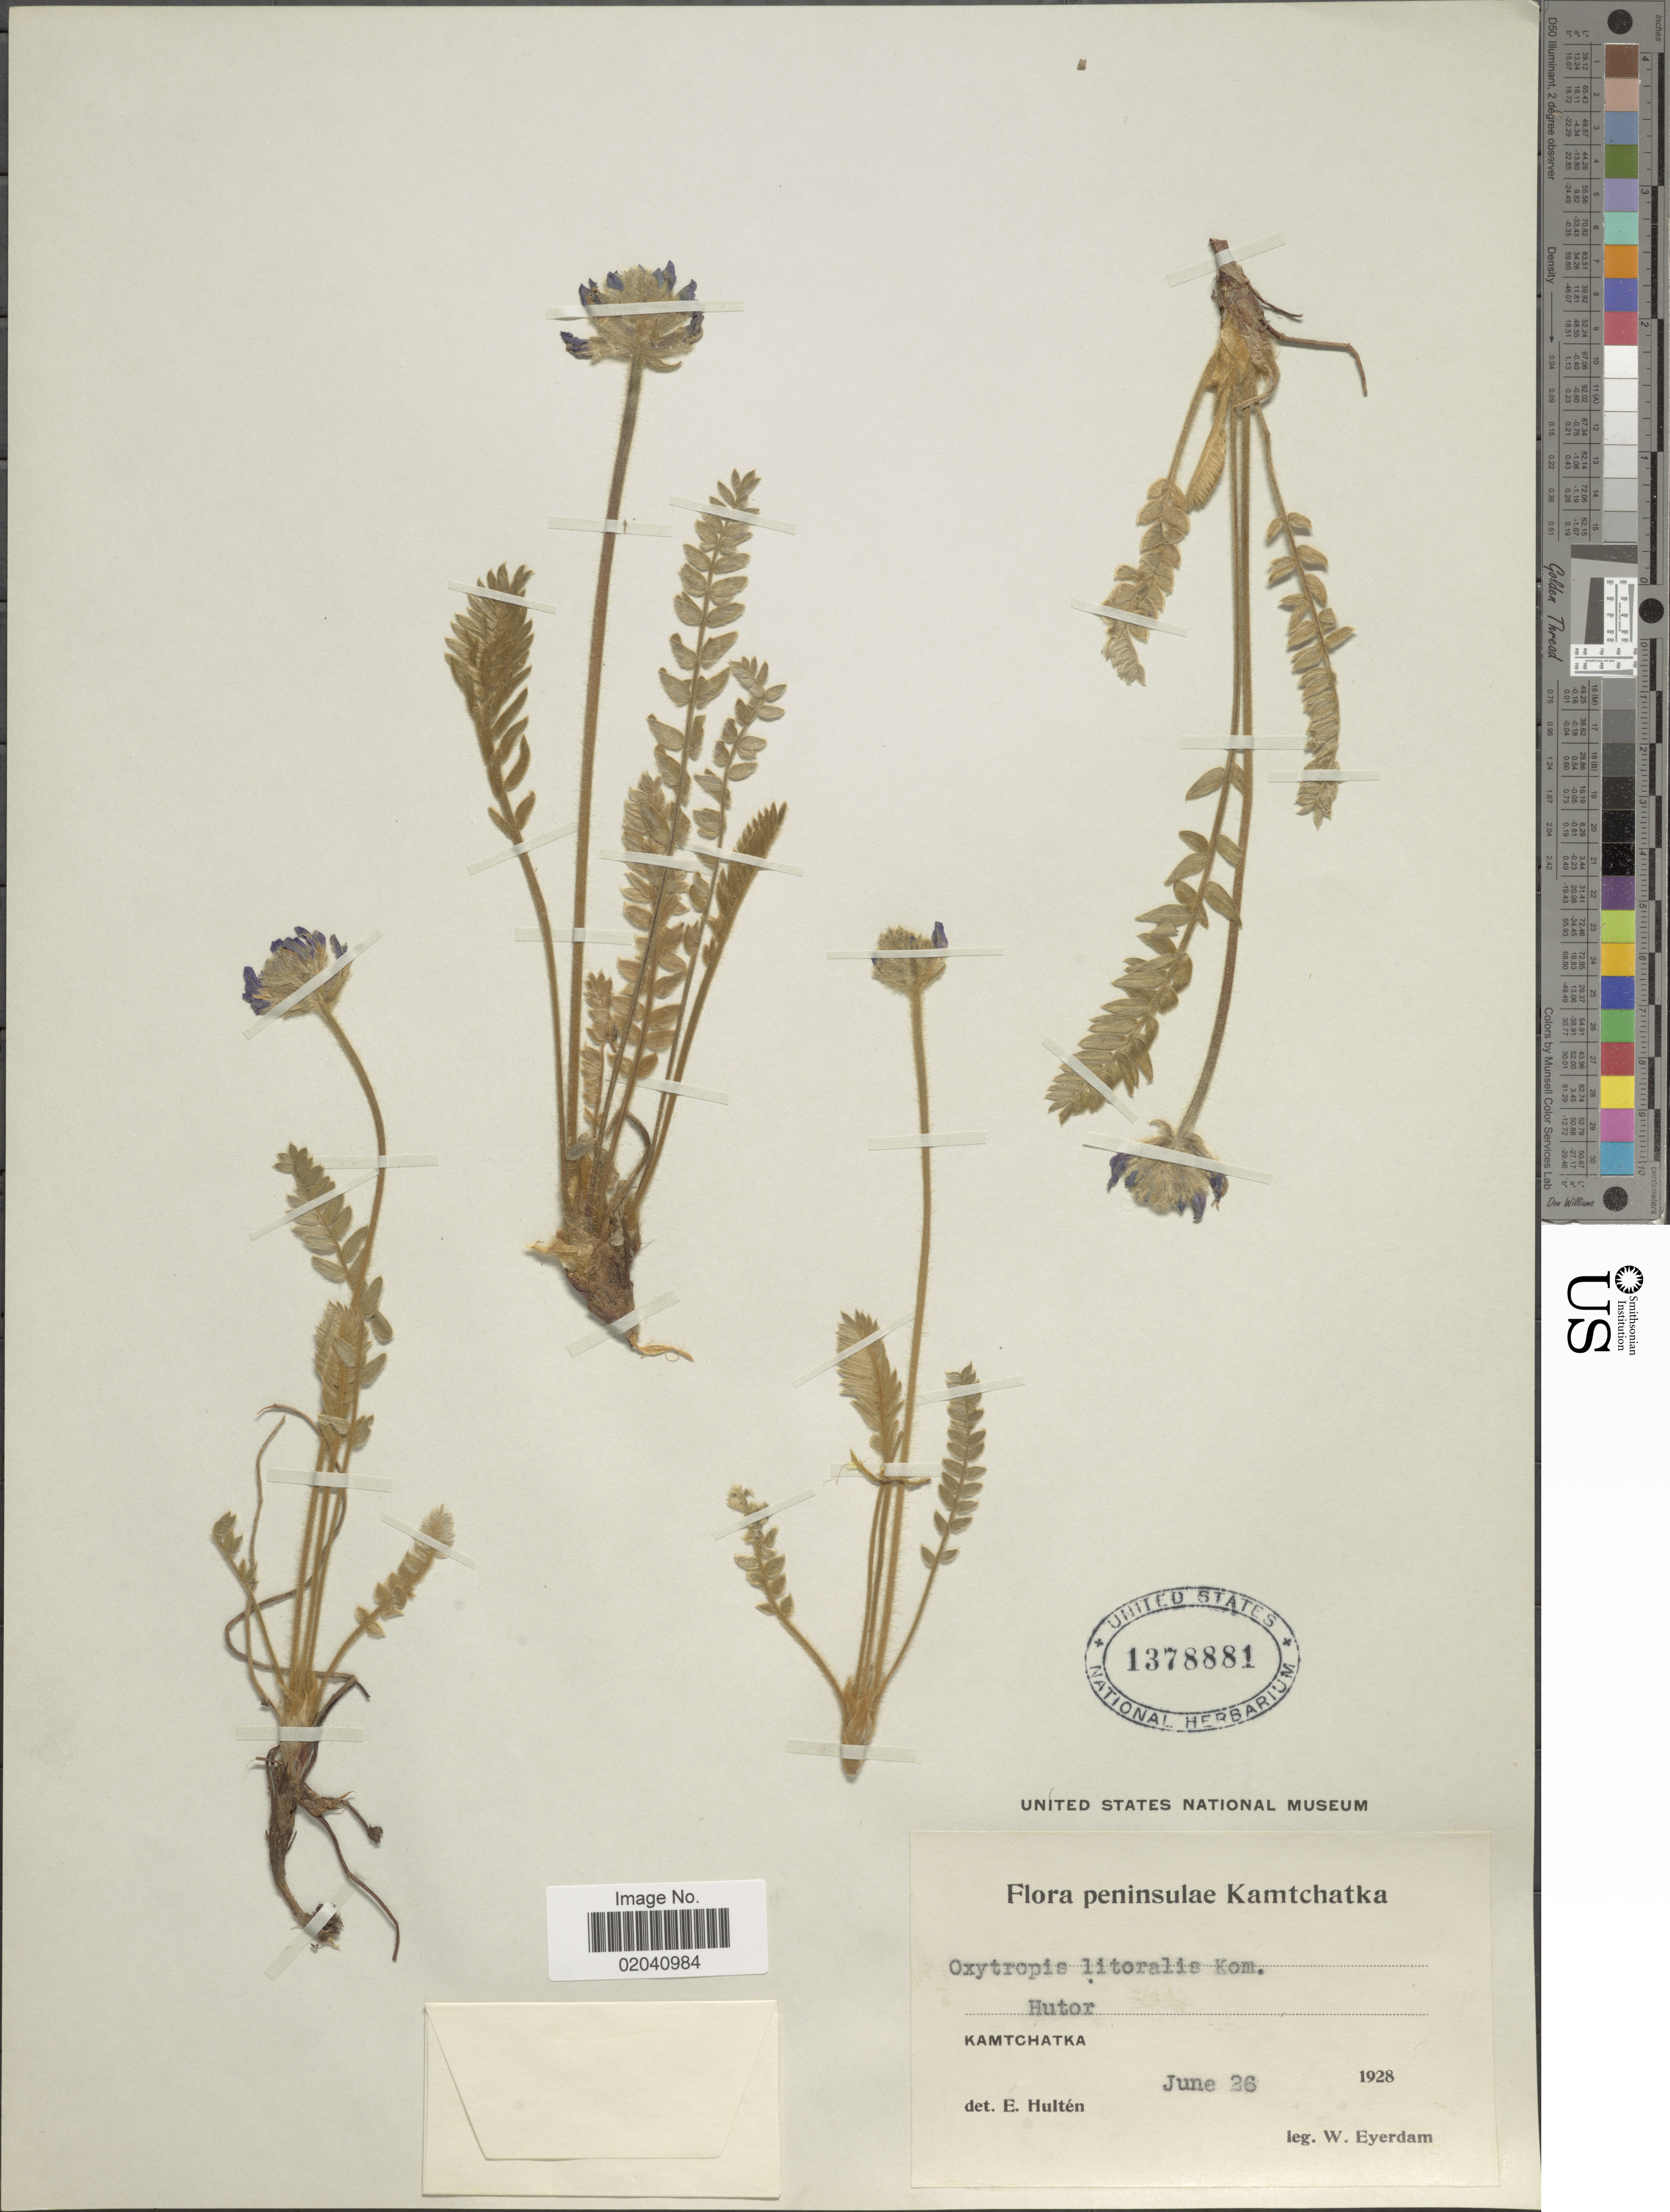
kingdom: Plantae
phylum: Tracheophyta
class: Magnoliopsida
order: Fabales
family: Fabaceae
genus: Oxytropis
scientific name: Oxytropis litoralis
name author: Kom.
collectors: W. J. Eyerdam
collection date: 1928-06-26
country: Russian Federation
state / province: Kamchatka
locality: Hutor, Kamchatka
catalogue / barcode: US 1378881